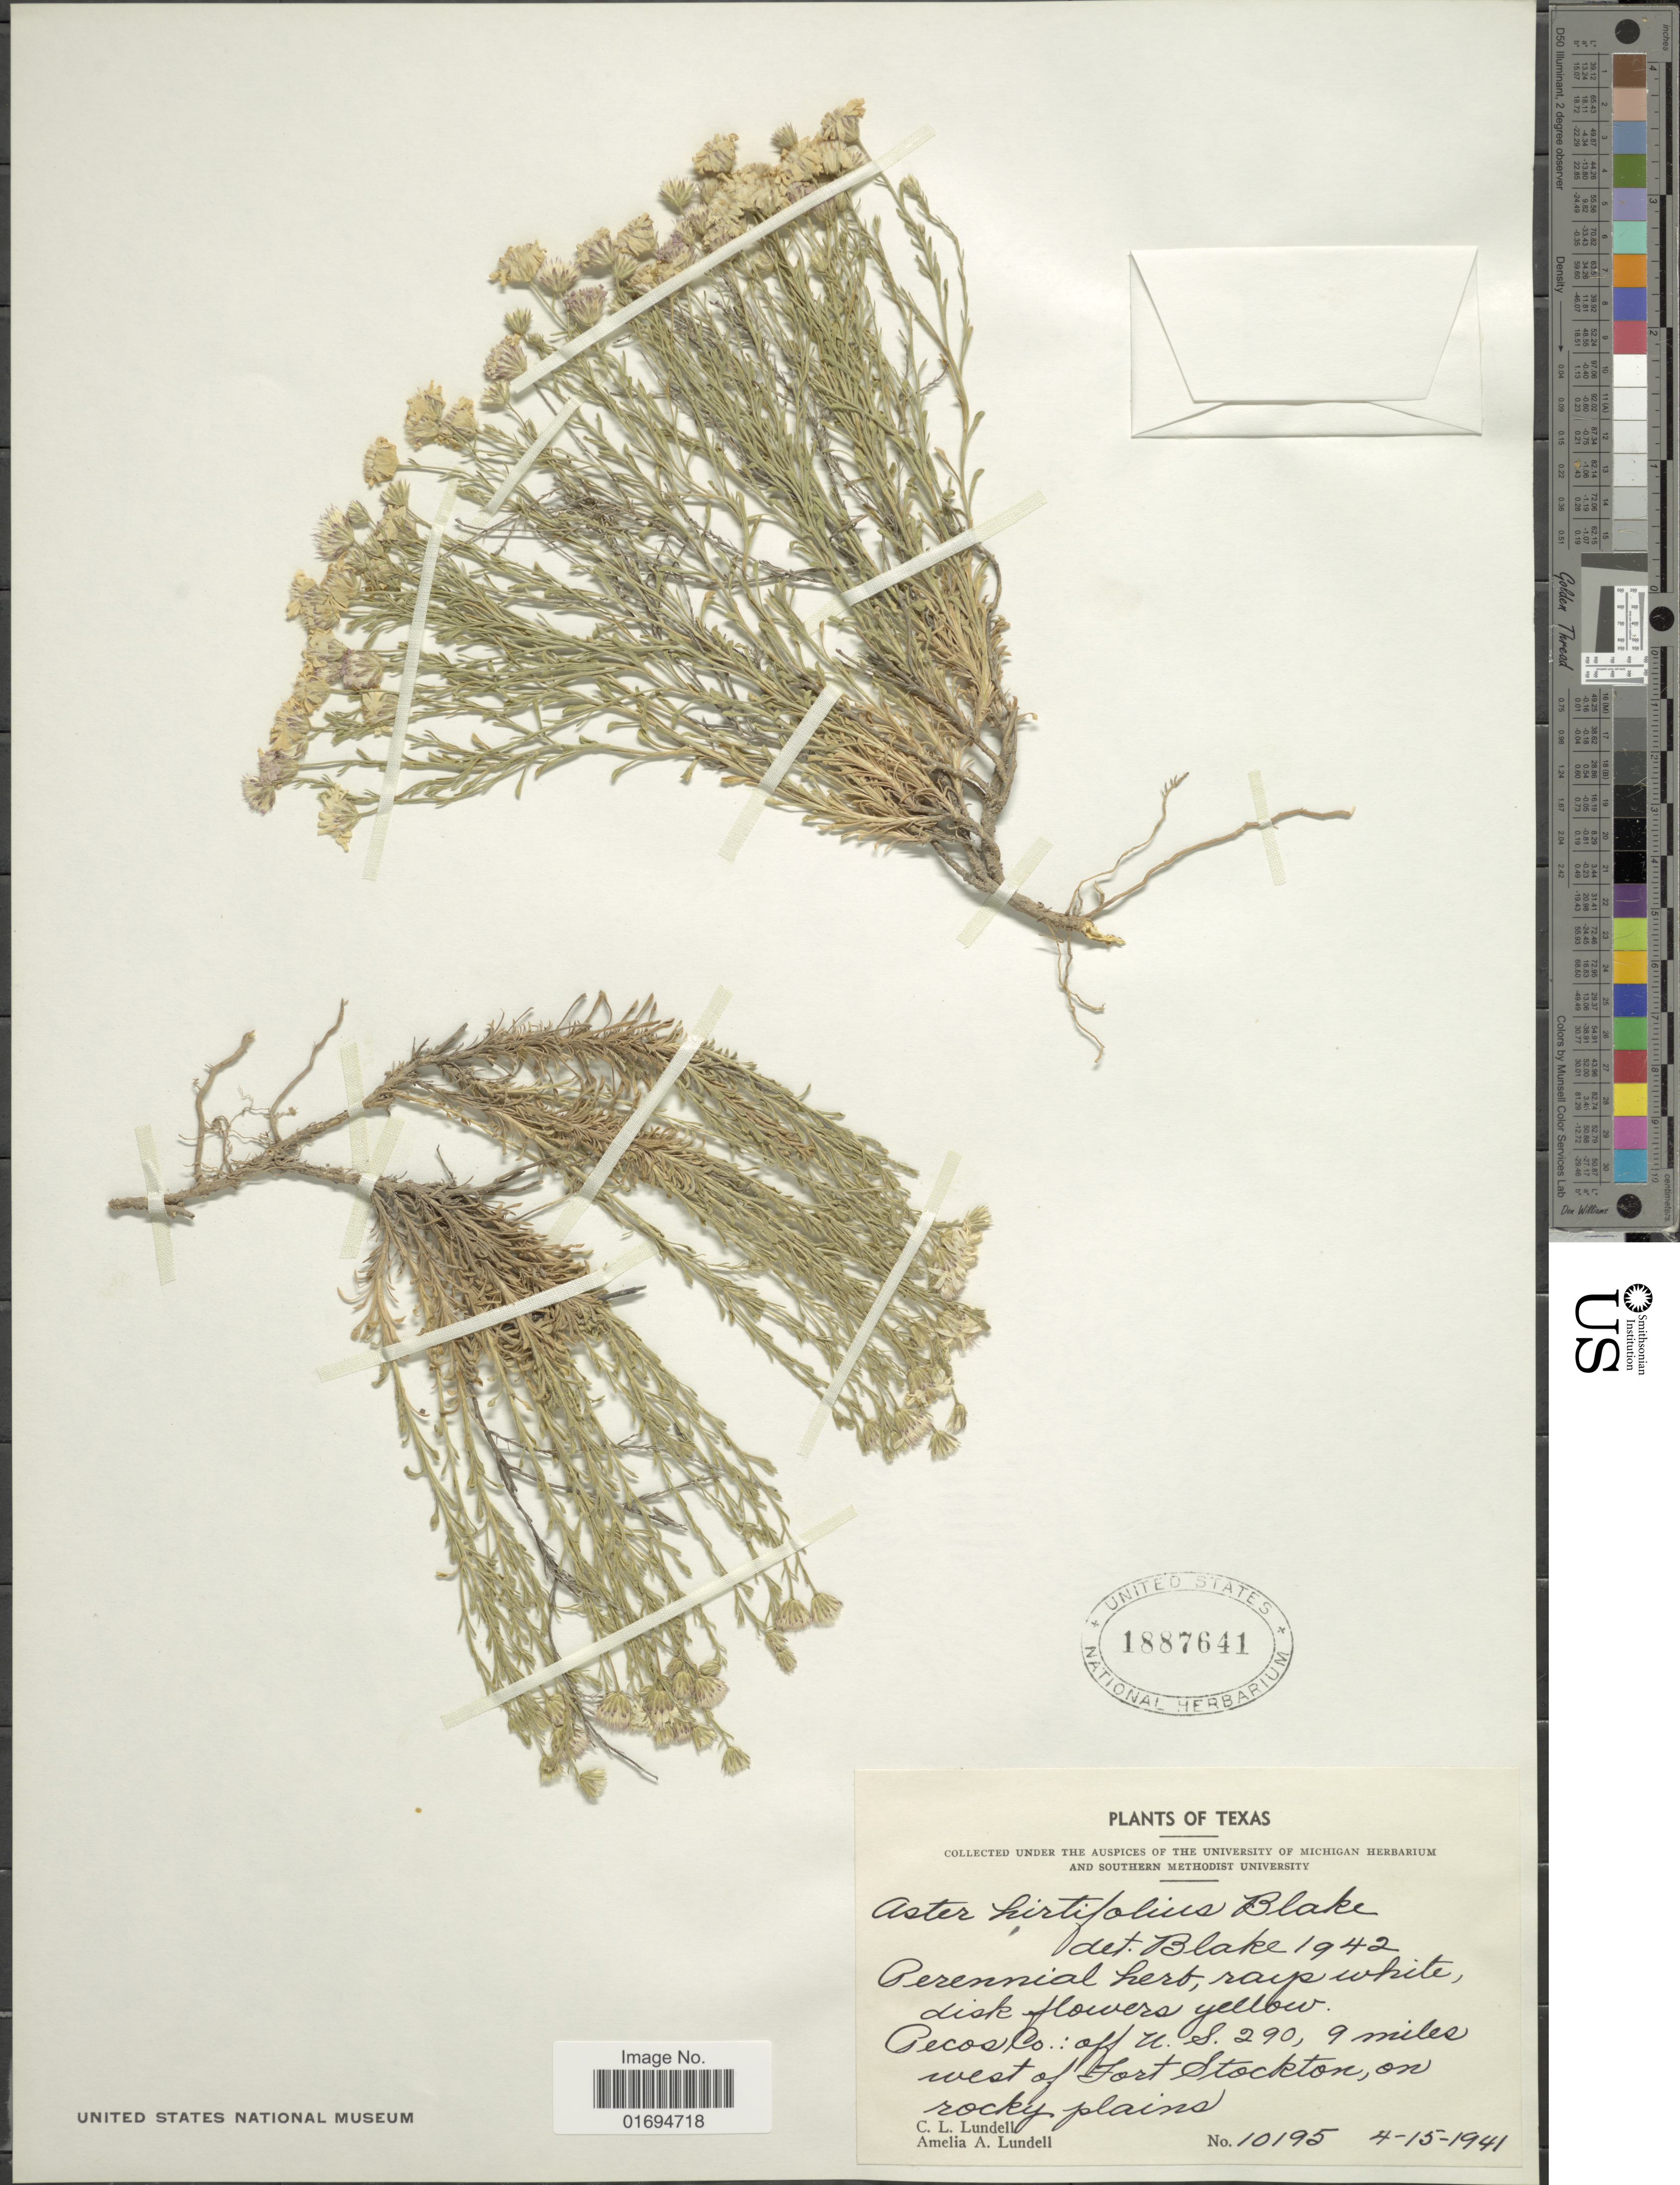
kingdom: Plantae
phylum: Tracheophyta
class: Magnoliopsida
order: Asterales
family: Asteraceae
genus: Chaetopappa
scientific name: Chaetopappa ericoides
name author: (Torr.) G.L. Nesom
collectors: C. L. Lundell & A. A. Lundell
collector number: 10195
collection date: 1941-04-15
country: United States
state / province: Texas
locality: Pecos Co., aff u. s. 290, 9 miles west of Fort Stockton, on rocky plains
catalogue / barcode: US 1887641